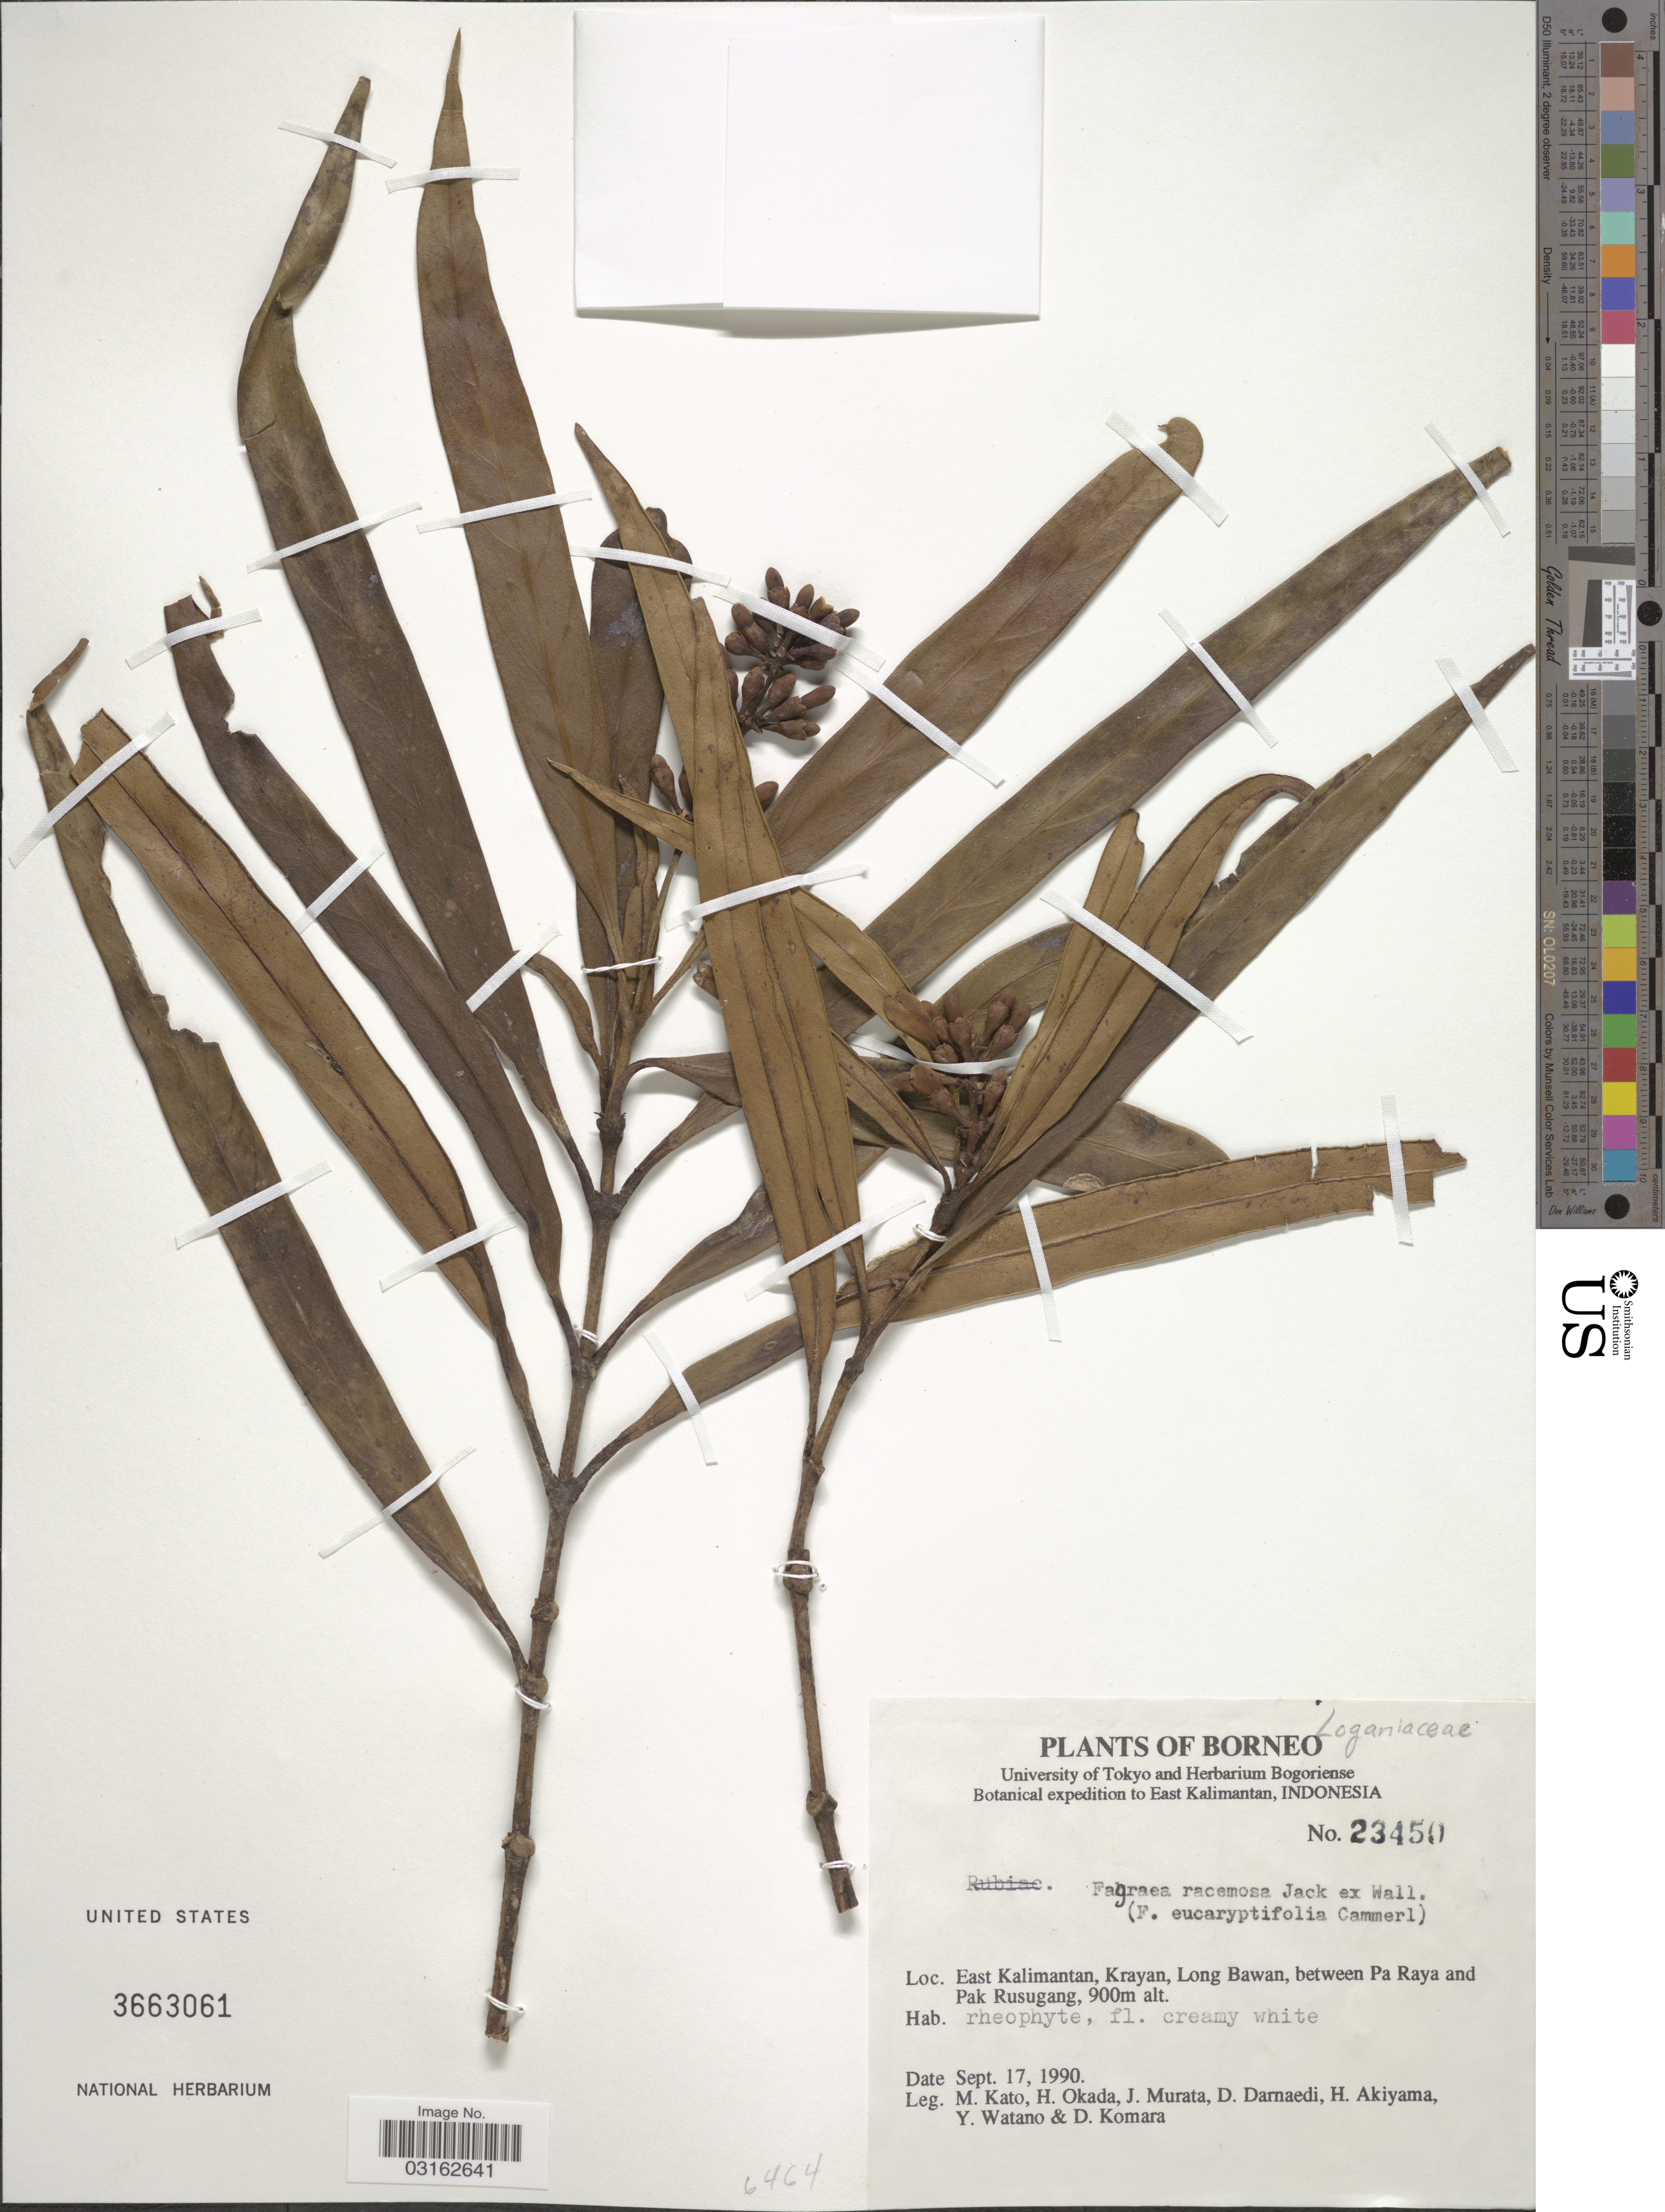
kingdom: Plantae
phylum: Tracheophyta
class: Magnoliopsida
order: Gentianales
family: Gentianaceae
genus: Fagraea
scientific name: Fagraea sp.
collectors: M. Kato, H. Okada, J. Murata, D. Darnaedi & et al.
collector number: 23450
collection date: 1990-09-17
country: Indonesia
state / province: Kalimantan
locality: Borneo, East Kalimantan, Krayan, Long Bawan, between Pa Raya and Pak Rusugang.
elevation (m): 900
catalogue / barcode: US 3663061